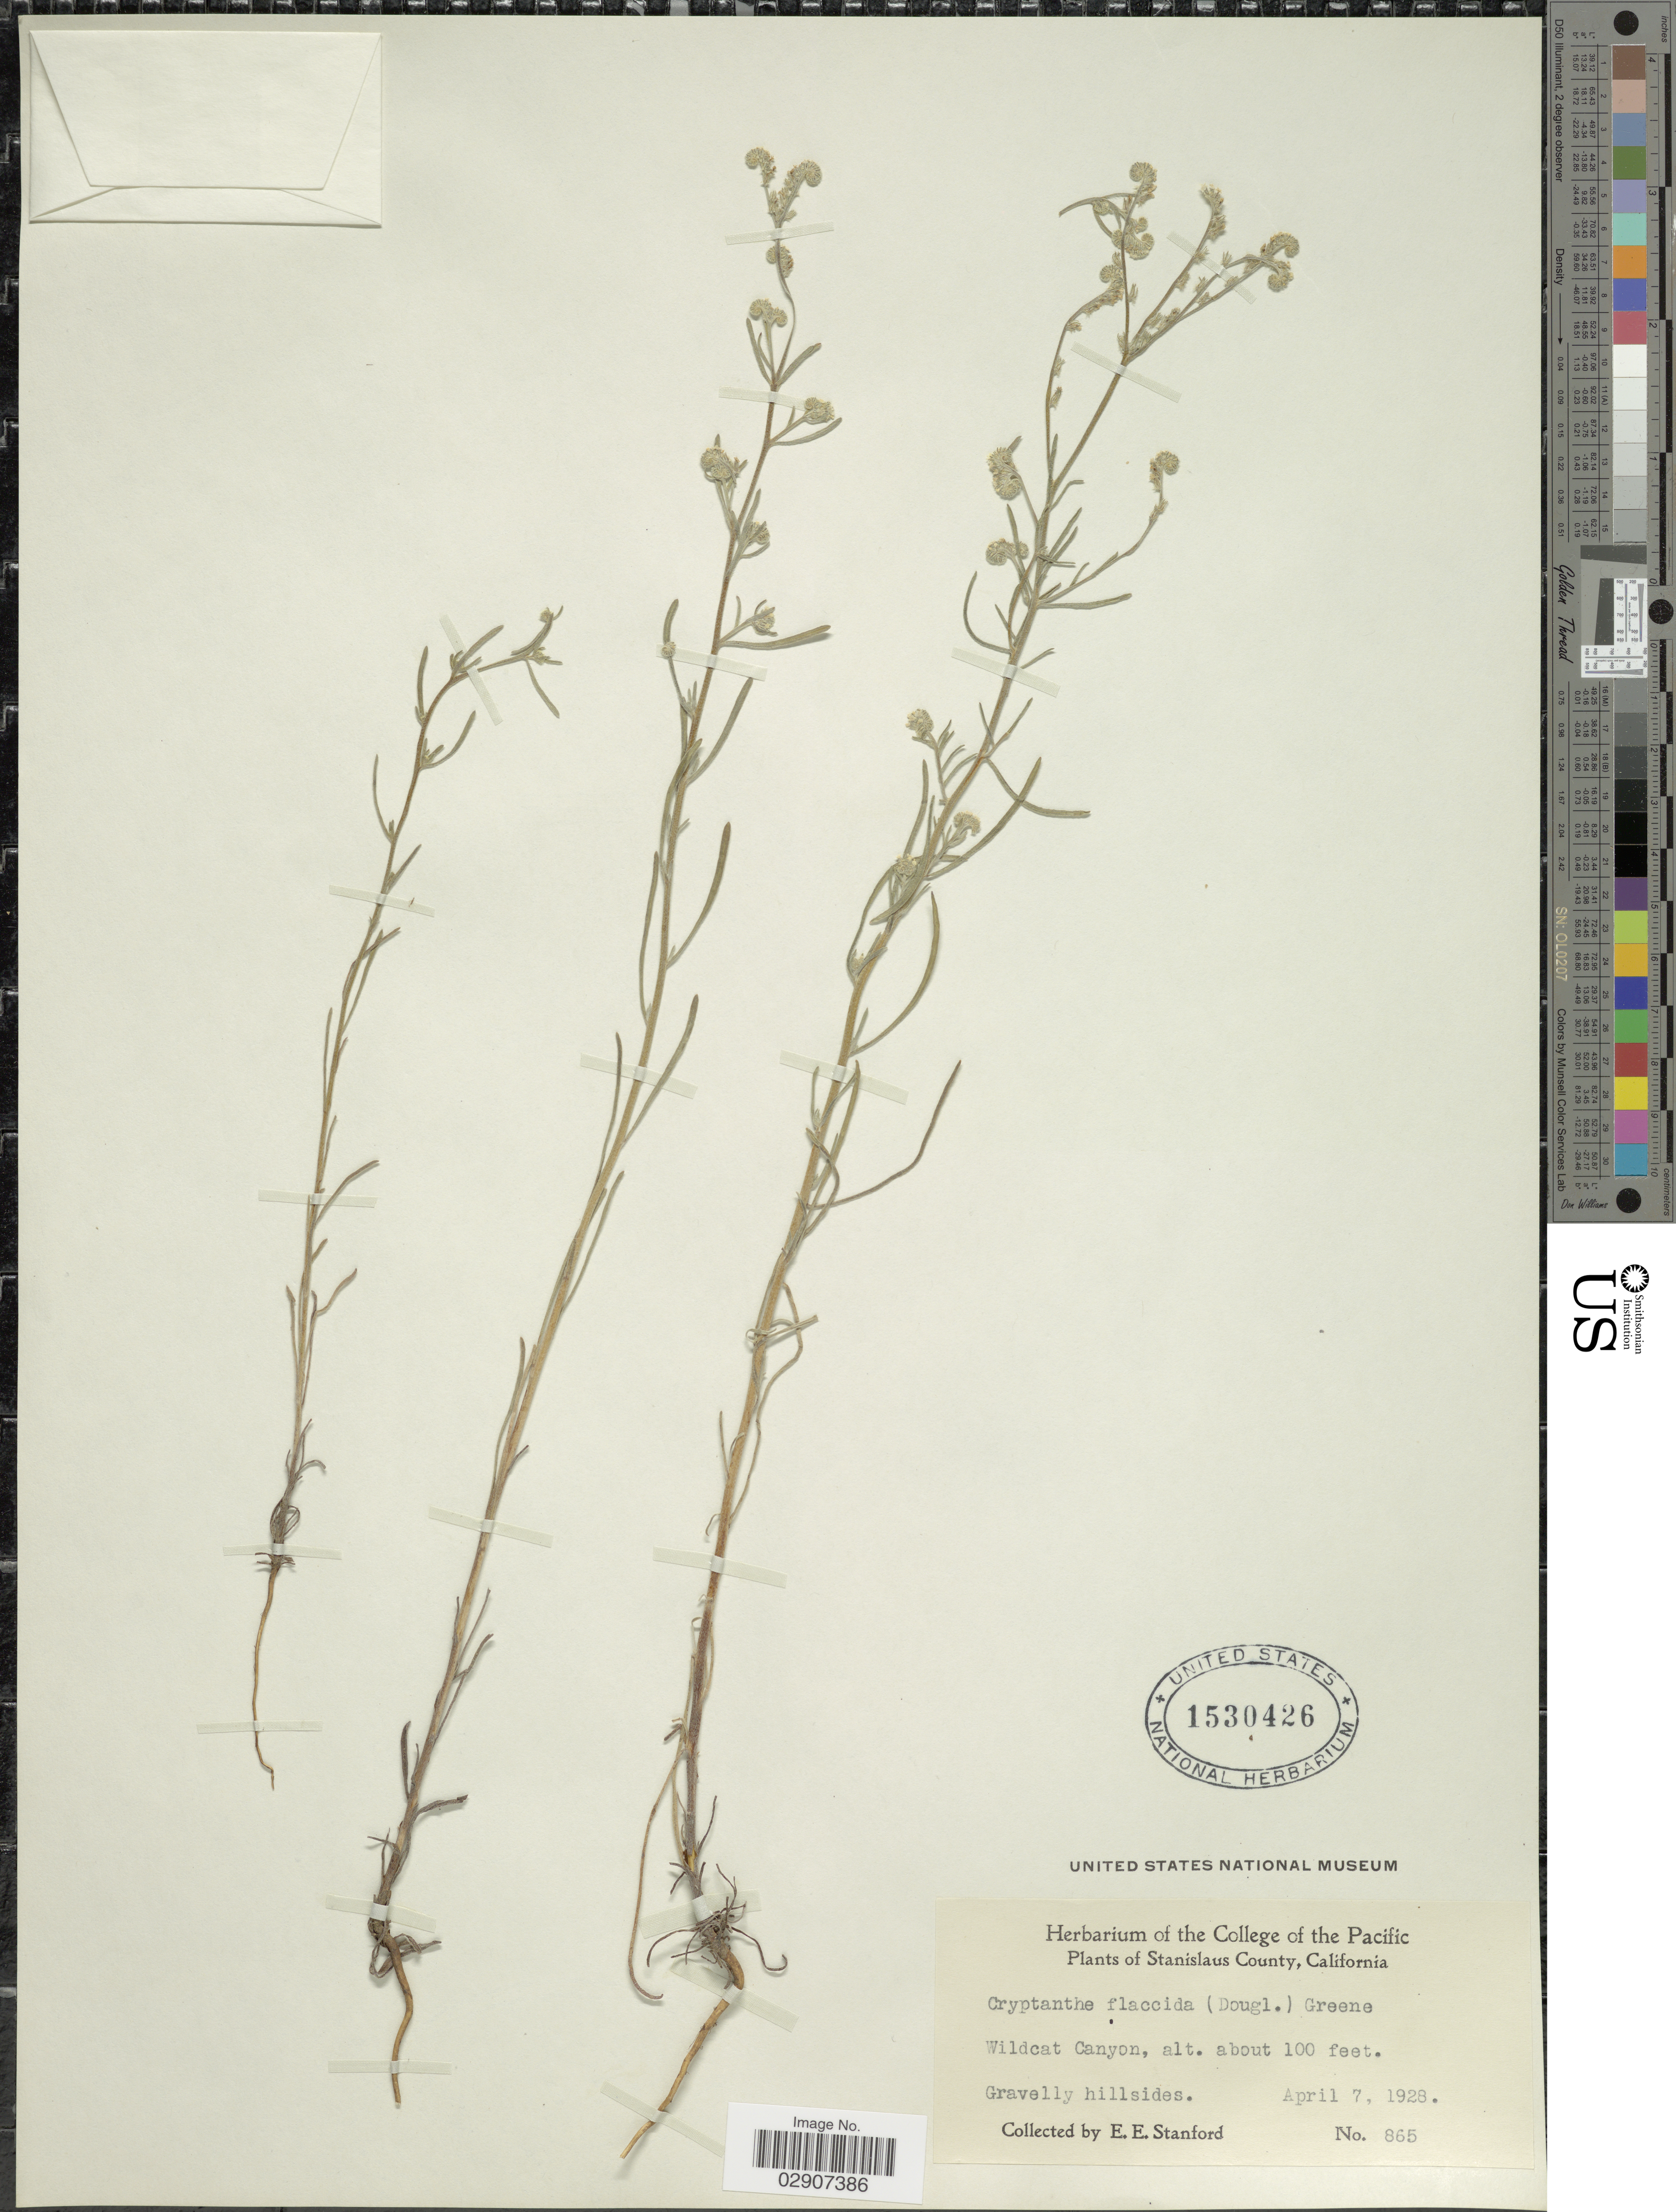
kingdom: Plantae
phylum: Tracheophyta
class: Magnoliopsida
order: Boraginales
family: Boraginaceae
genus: Cryptantha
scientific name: Cryptantha flaccida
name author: (Douglas ex Lehm.) Greene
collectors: E. Stanford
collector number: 865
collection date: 1928-04-07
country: United States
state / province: California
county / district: Stanislaus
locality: Stanislaus County, California, Wildcat Canyon.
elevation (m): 30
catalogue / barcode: US 1530426